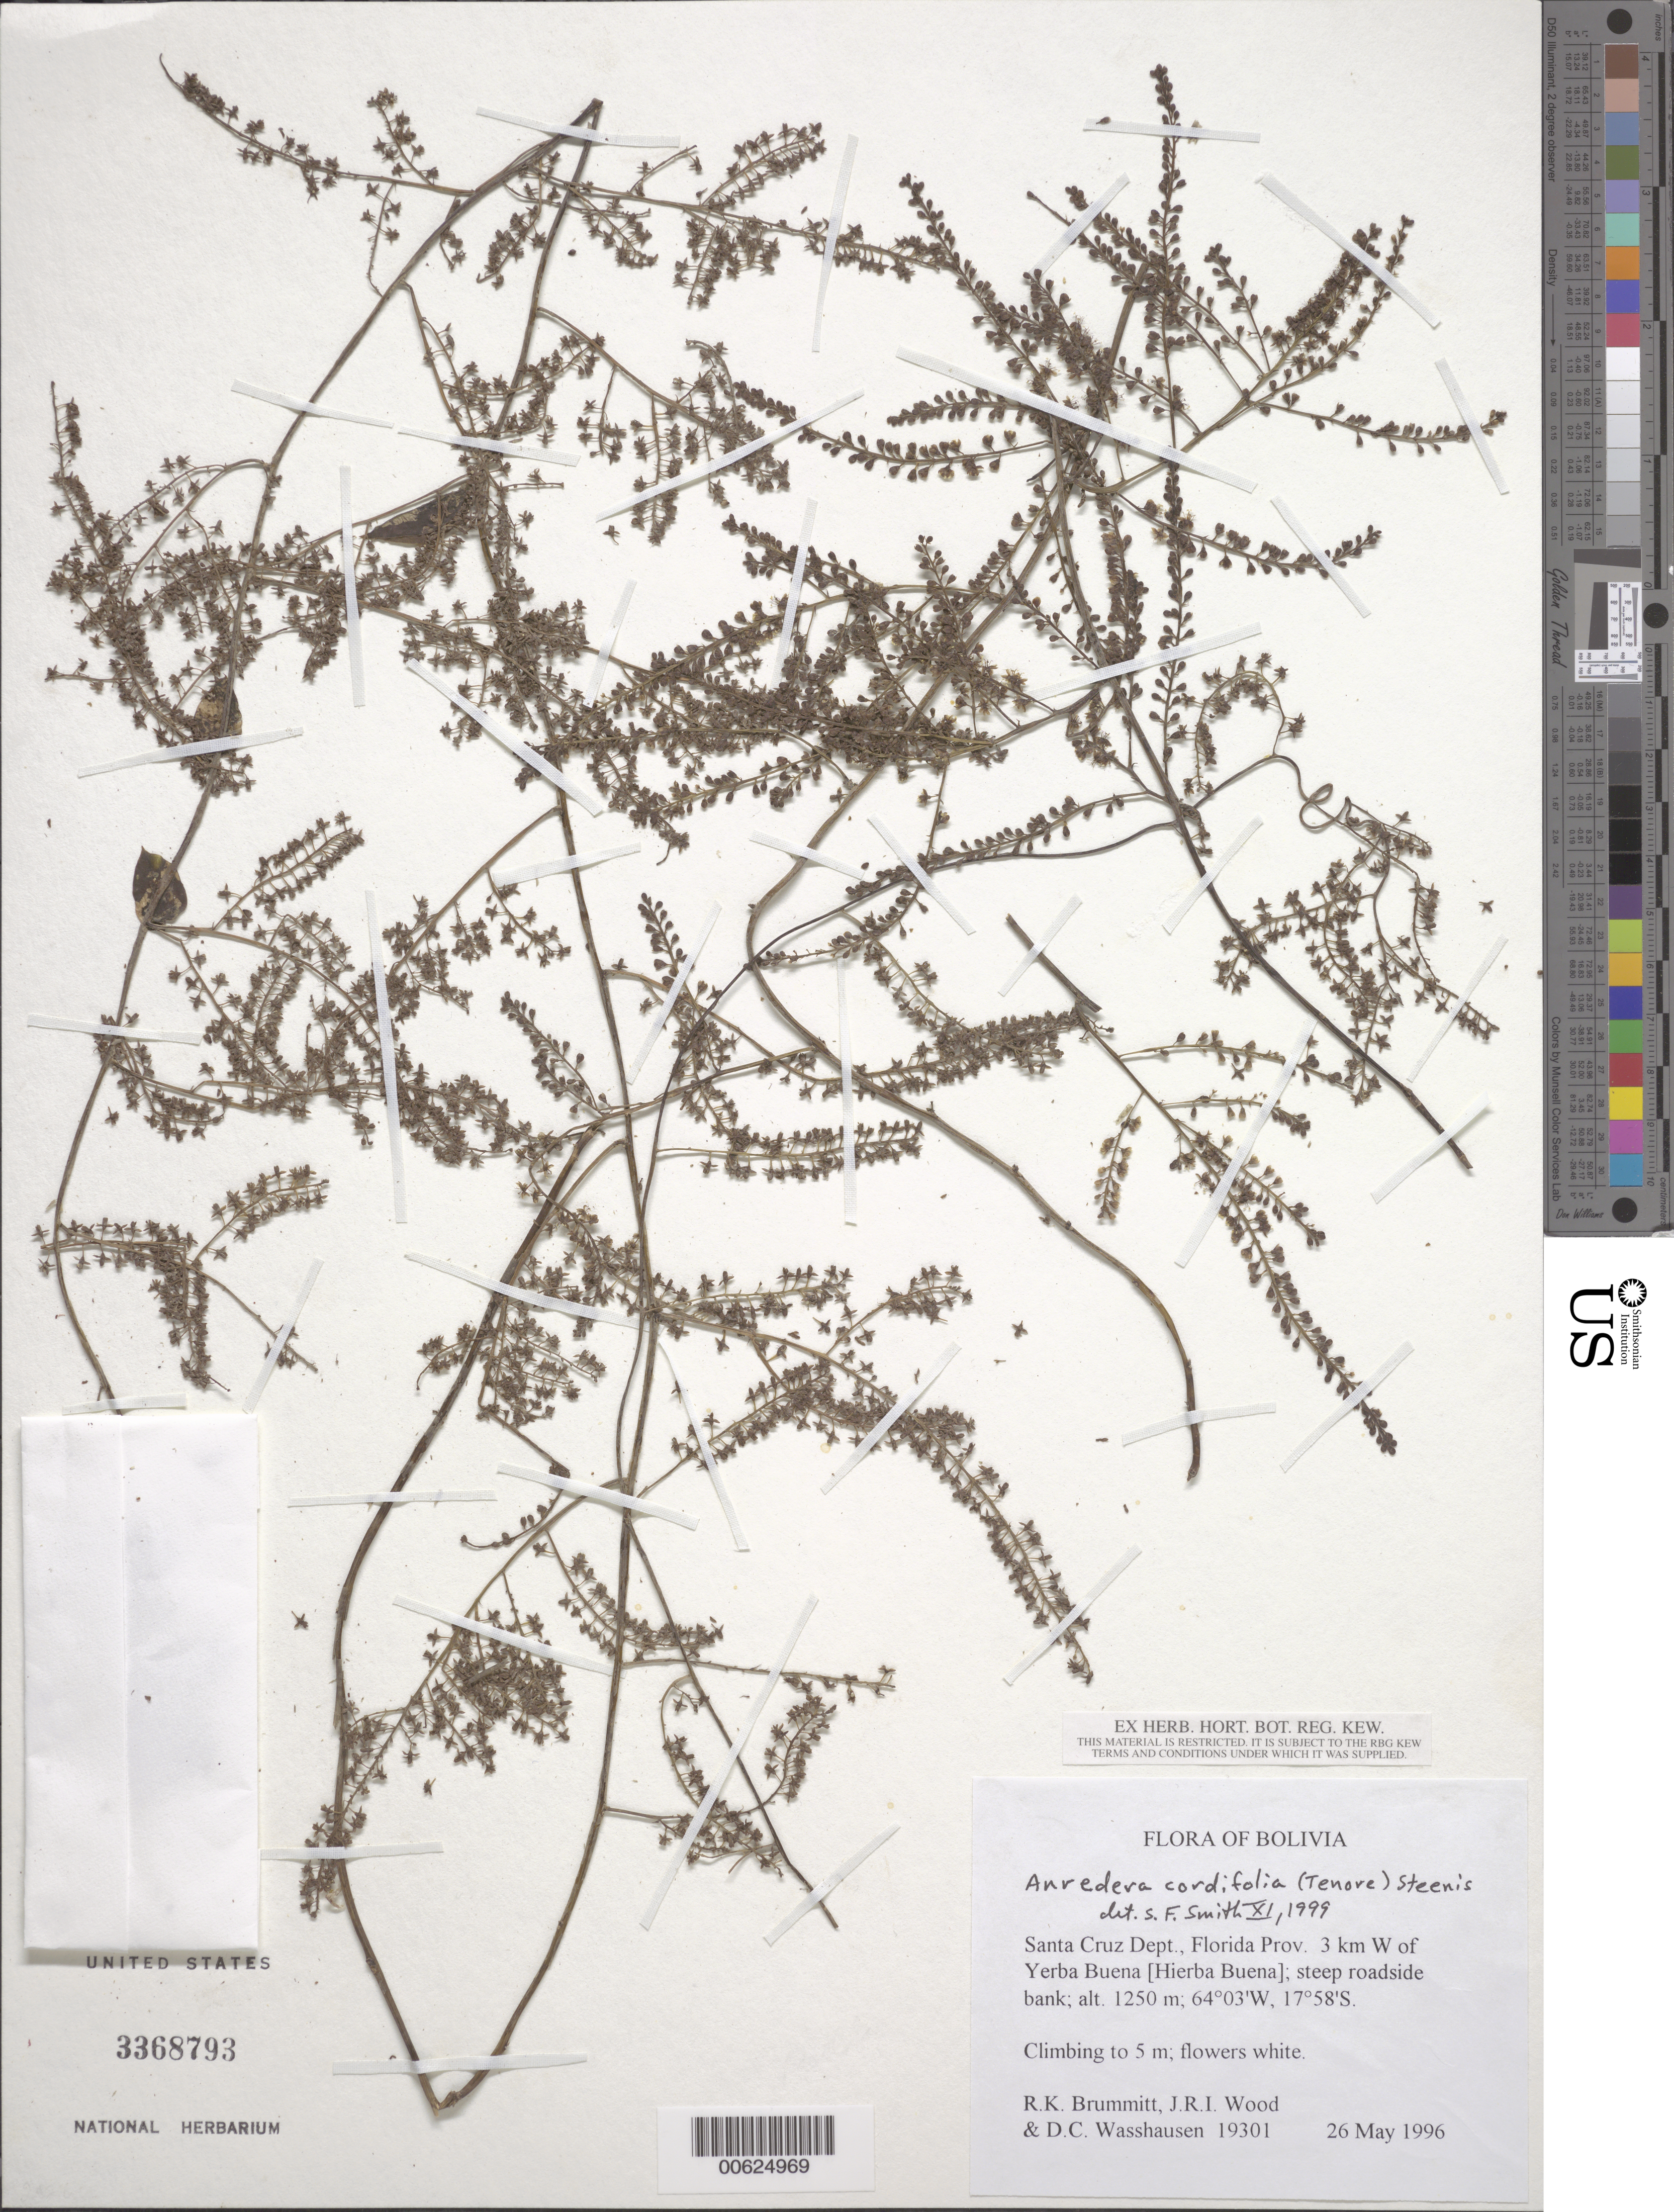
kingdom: Plantae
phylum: Tracheophyta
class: Magnoliopsida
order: Caryophyllales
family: Basellaceae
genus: Anredera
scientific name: Anredera cordifolia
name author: (Ten.) Steenis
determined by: Smith, Stephen F., (US), NMNH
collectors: R. K. Brummitt, J. R. I. Wood & D. C. Wasshausen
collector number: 19301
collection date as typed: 26 May 1996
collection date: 1996-05-26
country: Bolivia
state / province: Santa Cruz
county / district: Florida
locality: W of Yerba Buena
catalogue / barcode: US 3368793